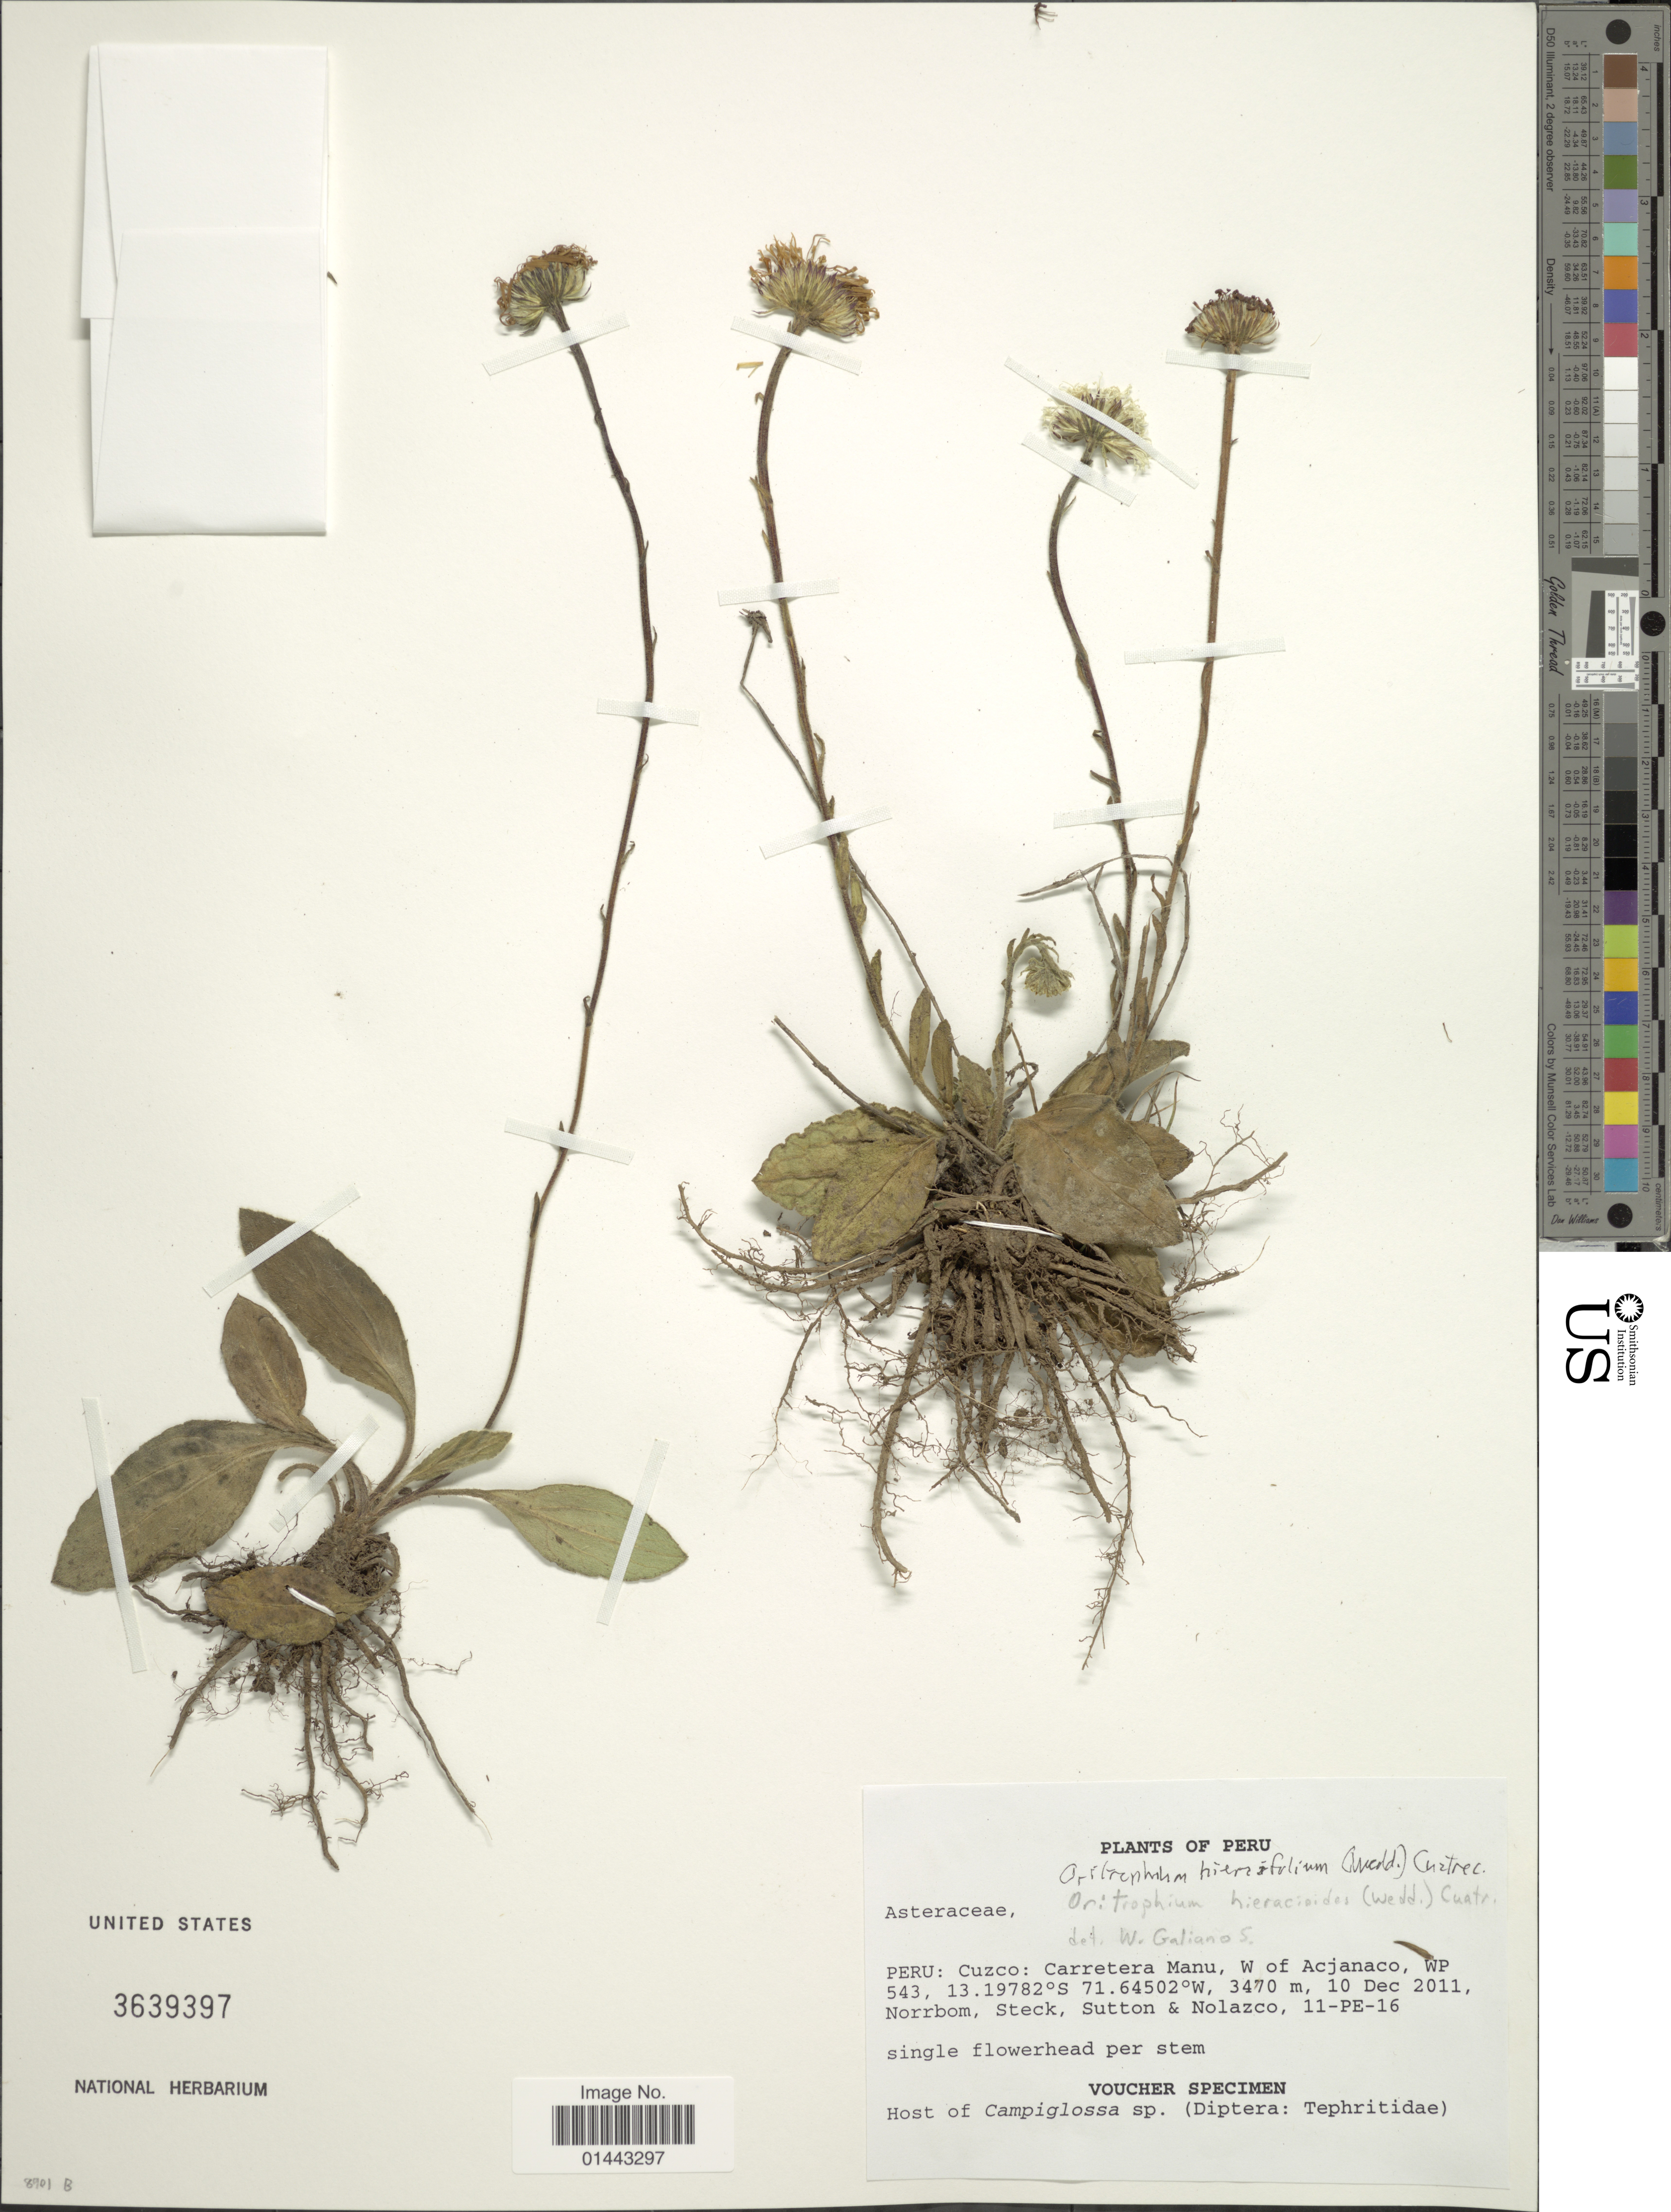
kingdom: Plantae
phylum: Tracheophyta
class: Magnoliopsida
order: Asterales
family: Asteraceae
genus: Oritrophium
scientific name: Oritrophium hieracioides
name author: (Wedd.) Cuatrec.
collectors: A. L. Norrbom, Steck, Sutton, -- & Nolazco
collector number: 11-PE-16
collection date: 2011-12-10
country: Peru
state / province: Cusco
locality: Carretera Manu, W of Acjanaco, WP 542.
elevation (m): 3470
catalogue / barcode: US 3639397